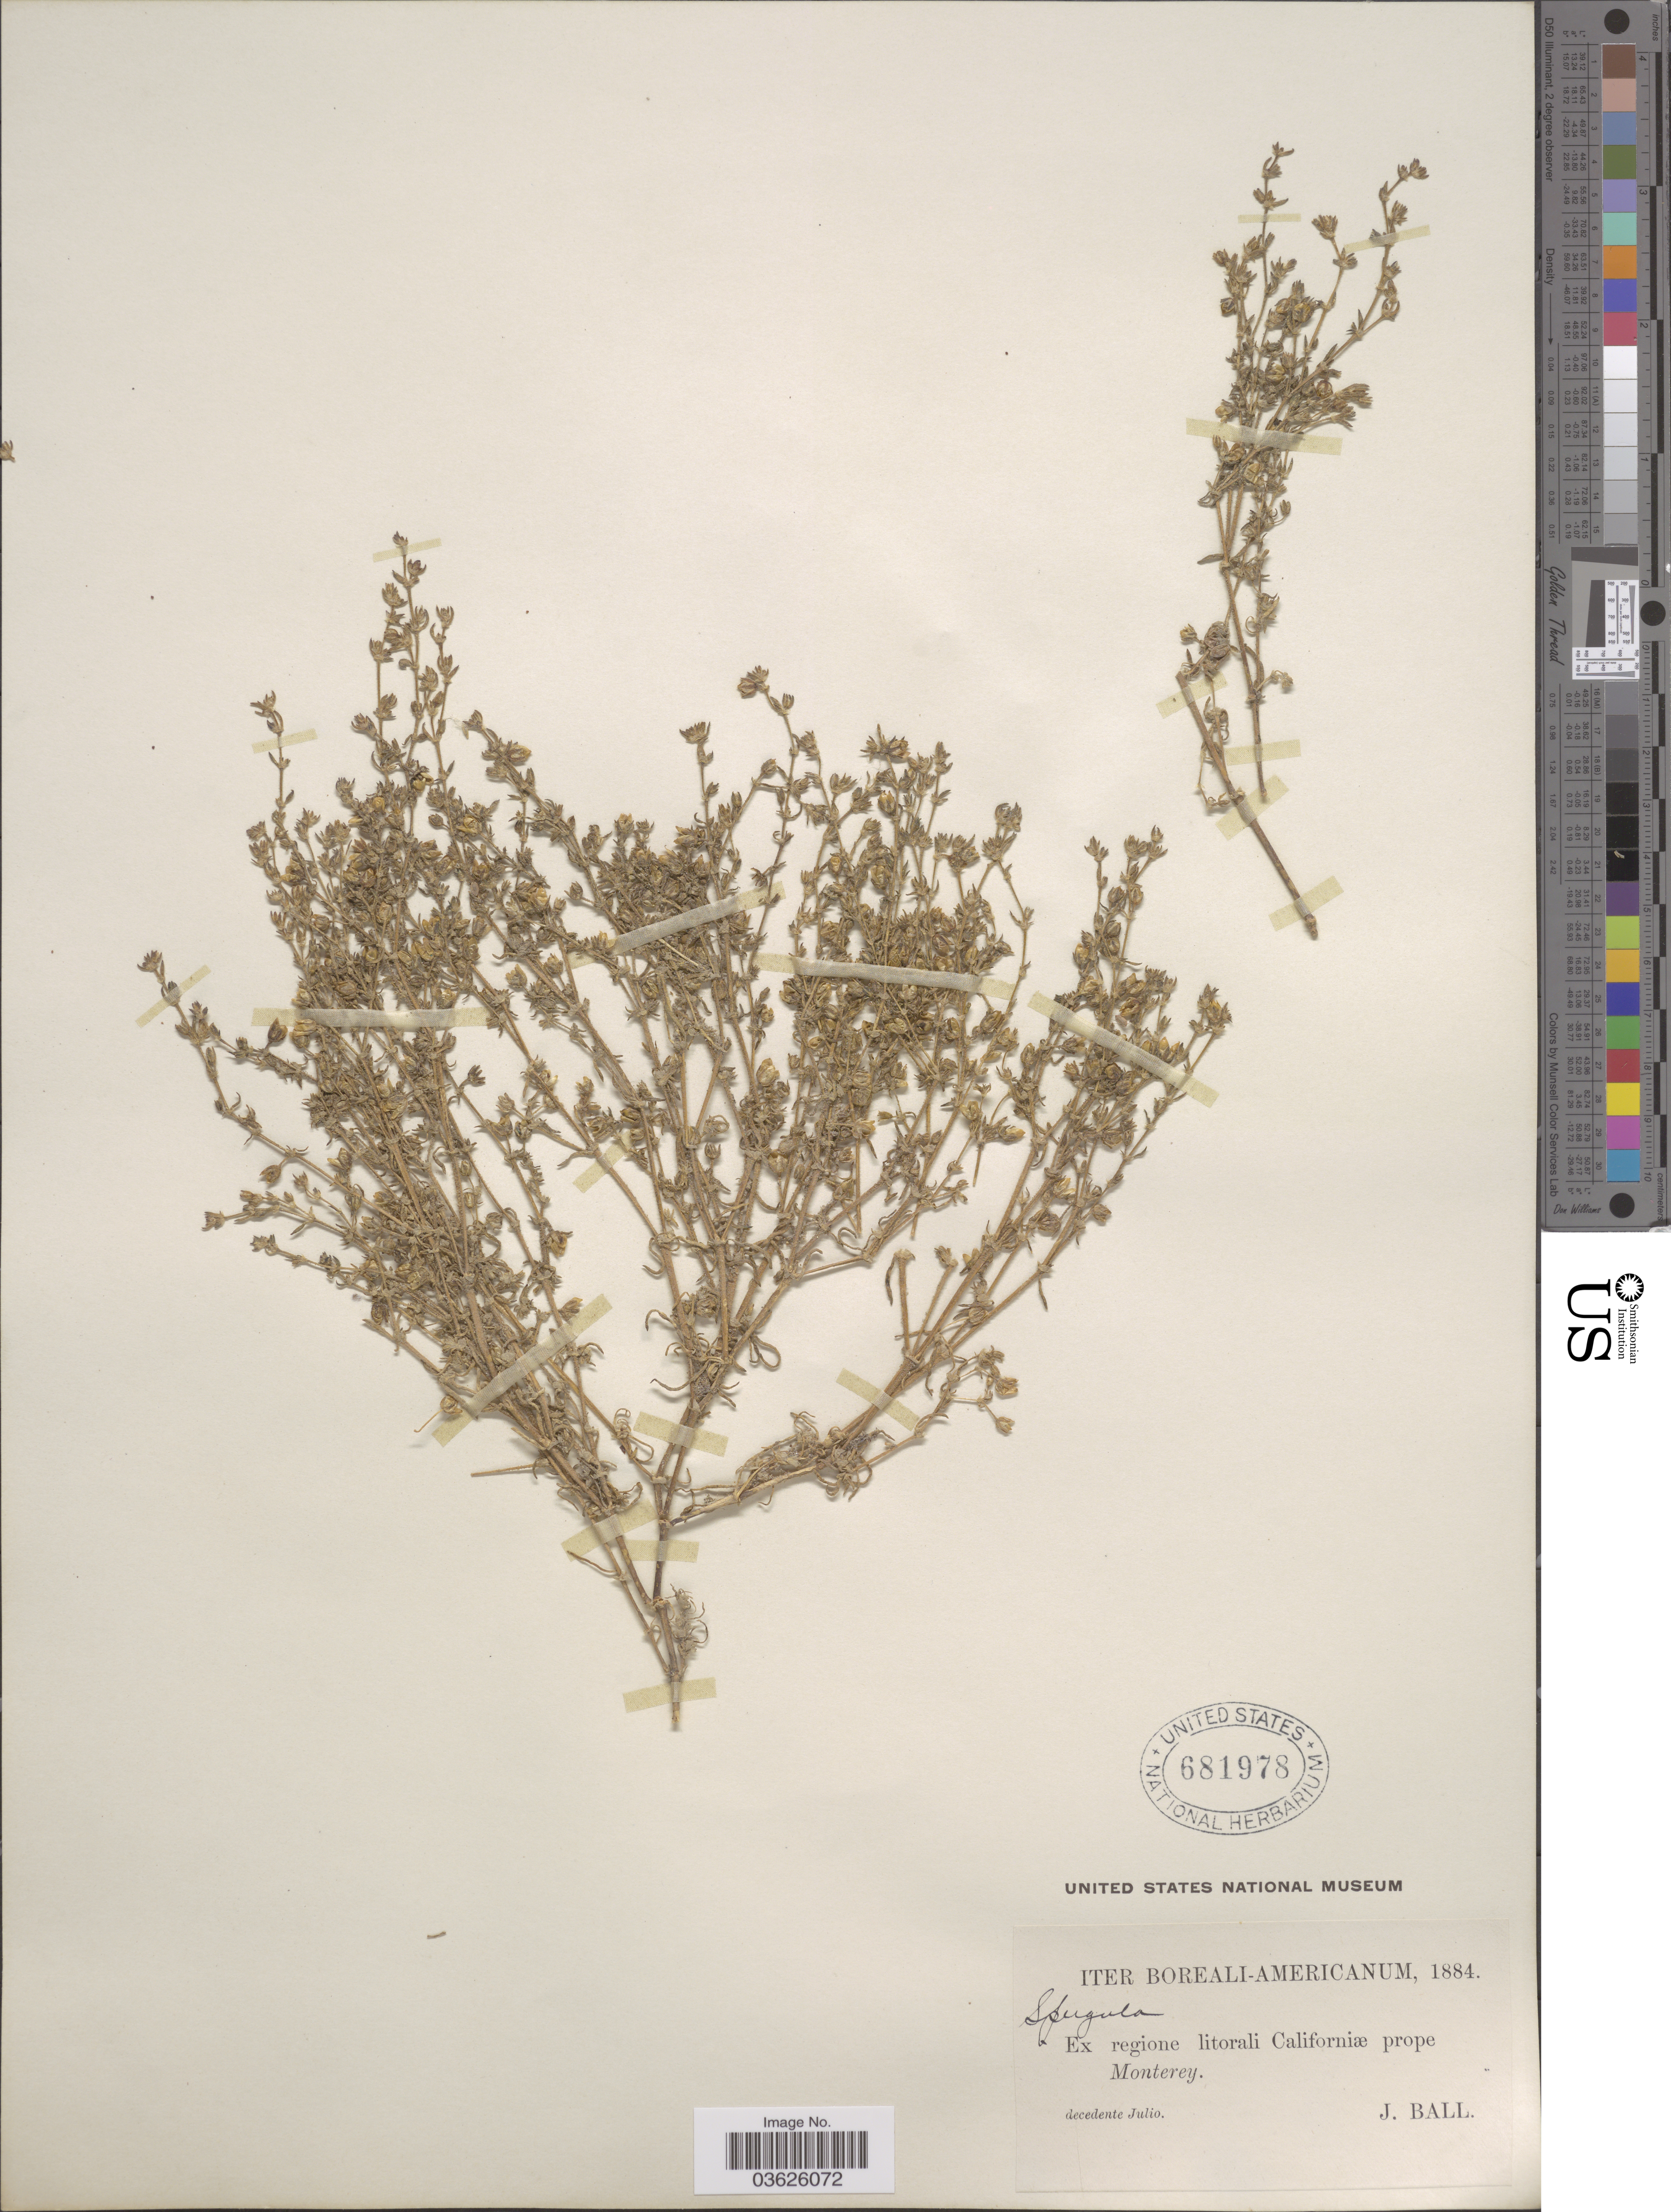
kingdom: Plantae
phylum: Tracheophyta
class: Magnoliopsida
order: Caryophyllales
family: Caryophyllaceae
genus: Tissa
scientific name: Tissa sp.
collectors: J. Ball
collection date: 1884-07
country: United States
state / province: California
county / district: Monterey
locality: Boreali-Americanum. Ex regione litorali Californiæ prope Monterey.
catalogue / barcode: US 681978